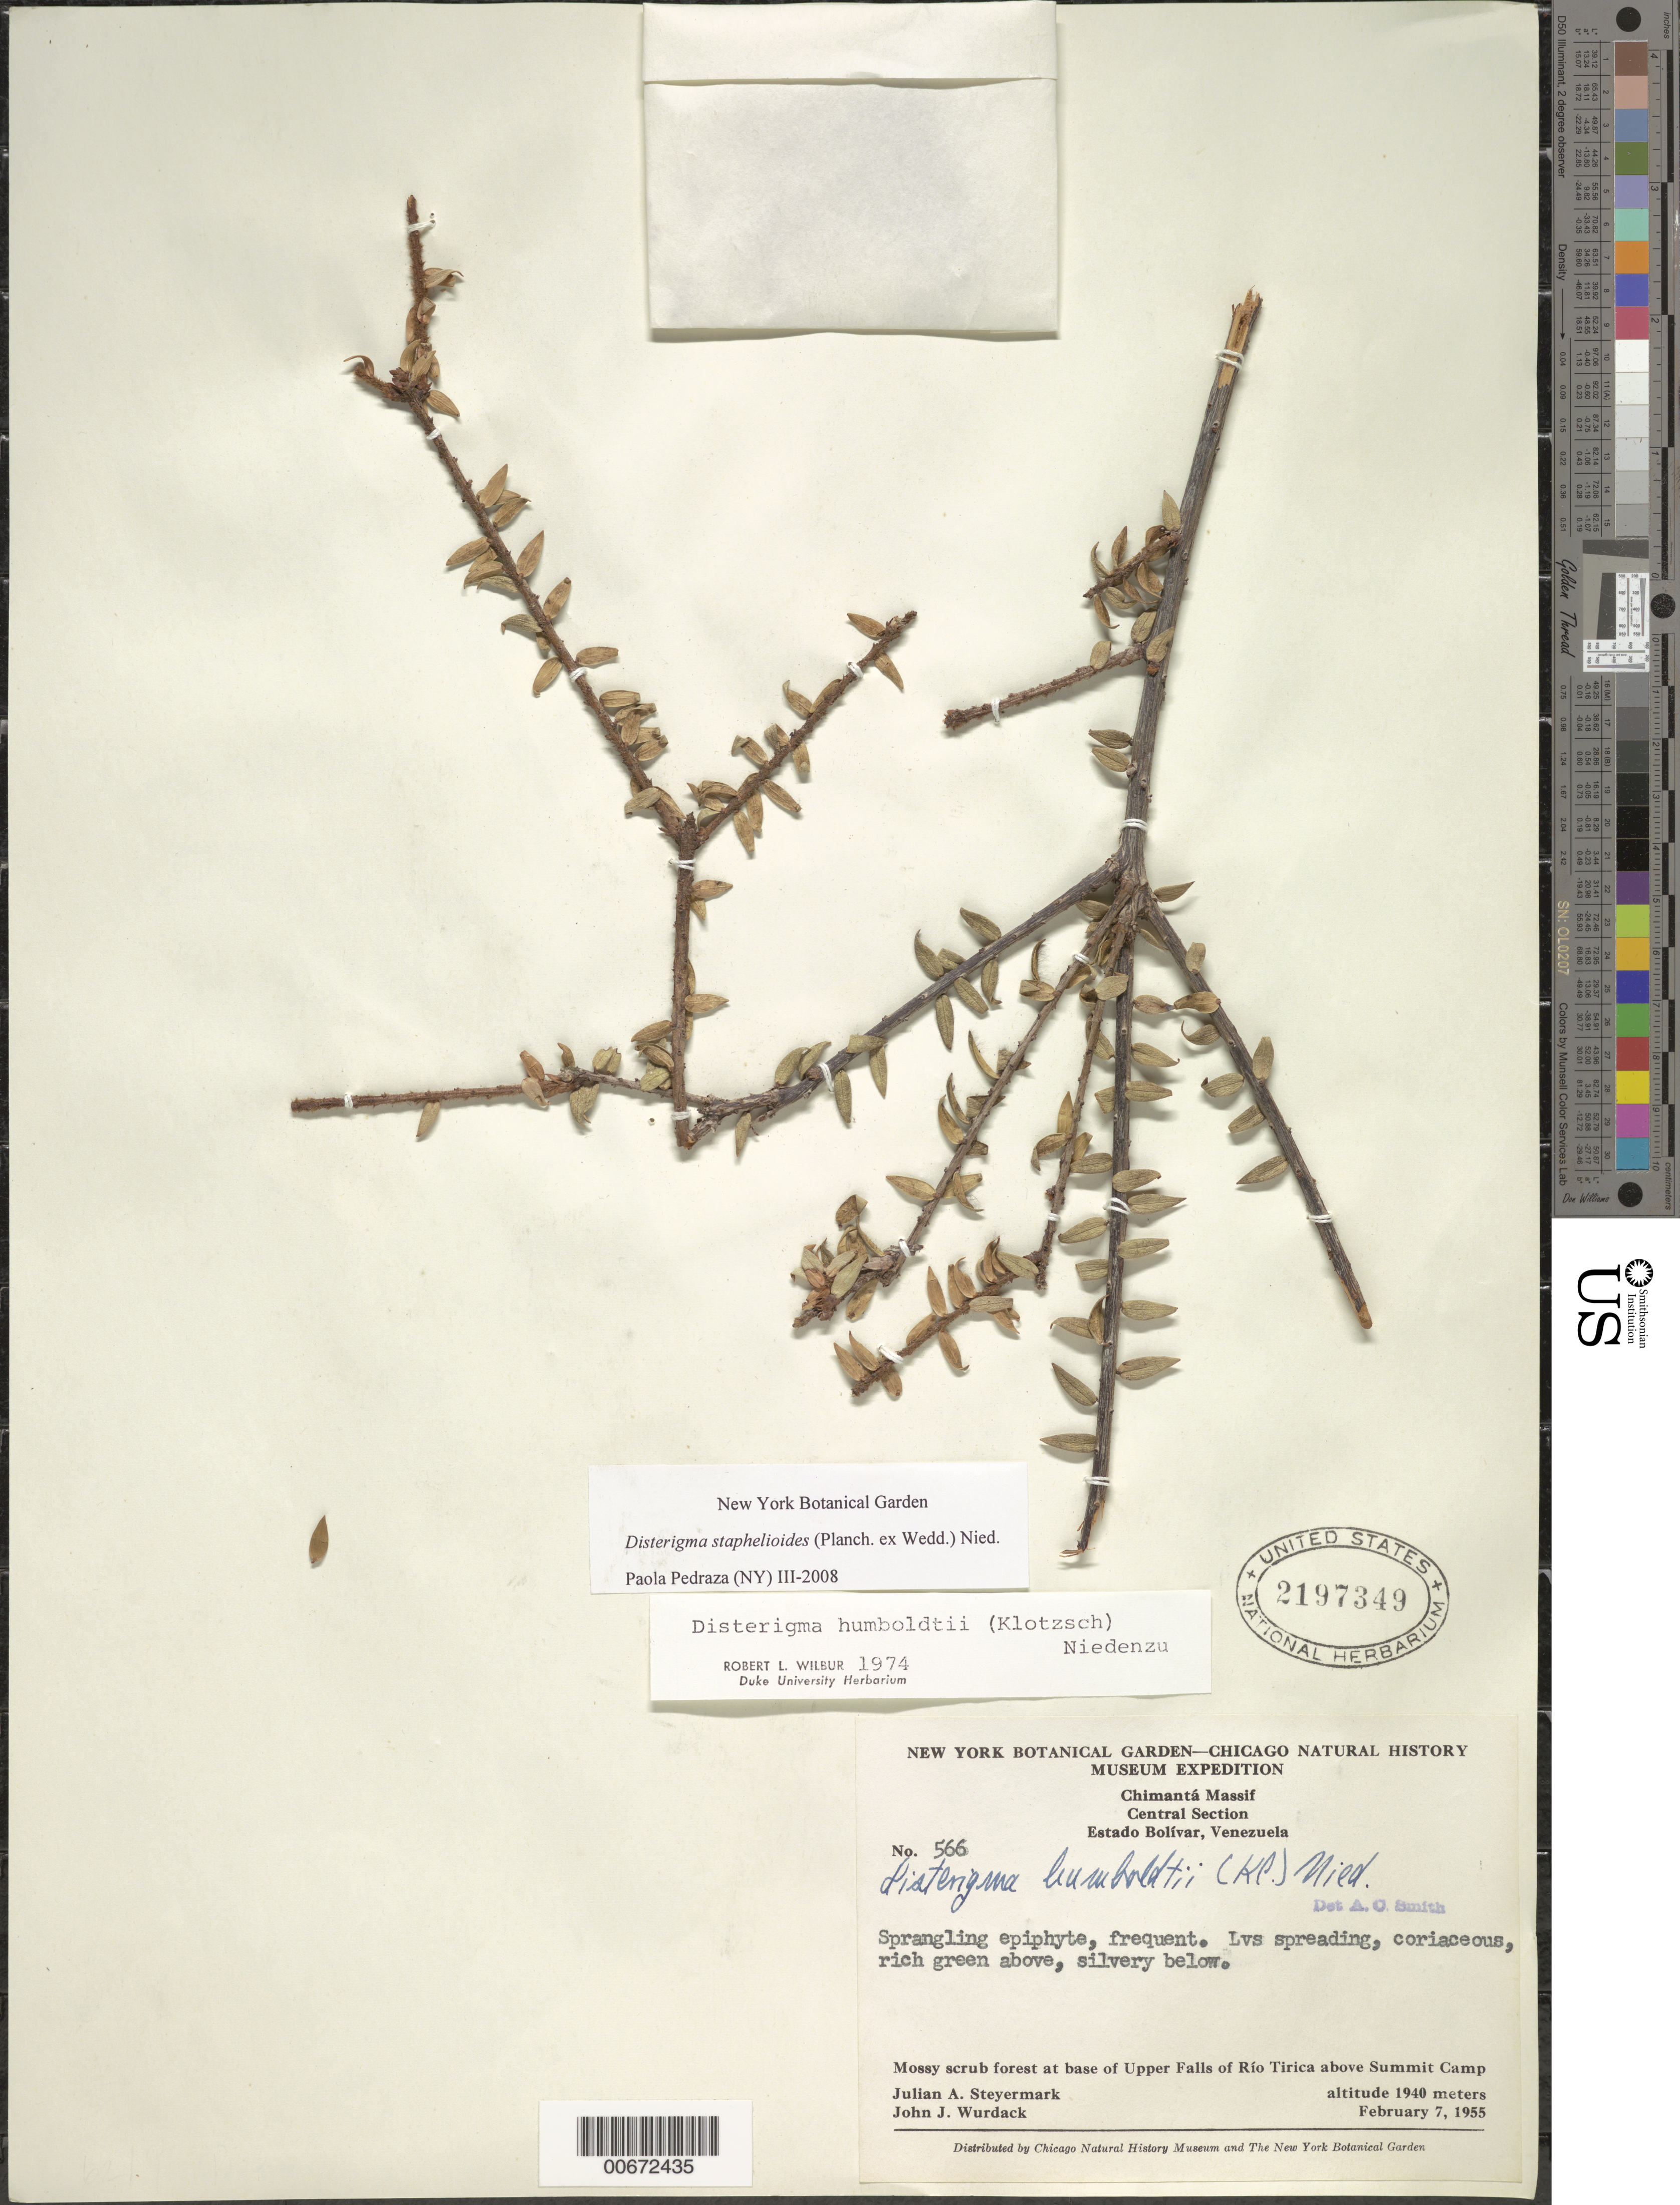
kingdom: Plantae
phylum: Tracheophyta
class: Magnoliopsida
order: Ericales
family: Ericaceae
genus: Disterigma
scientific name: Disterigma staphelioides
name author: (Planch. ex Wedd.) Nied.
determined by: Pedraza Peñalosa, L. P., (NY)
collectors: J. Steyermark & J. J. Wurdack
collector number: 55 566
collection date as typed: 7-Feb-55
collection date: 1955-02-07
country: Venezuela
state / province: Bolívar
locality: Chimantá Massif, Upper Falls of Río Tirica above Summit Camp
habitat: Mossy scrub forest at base of falls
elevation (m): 1940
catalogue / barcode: US 2197349